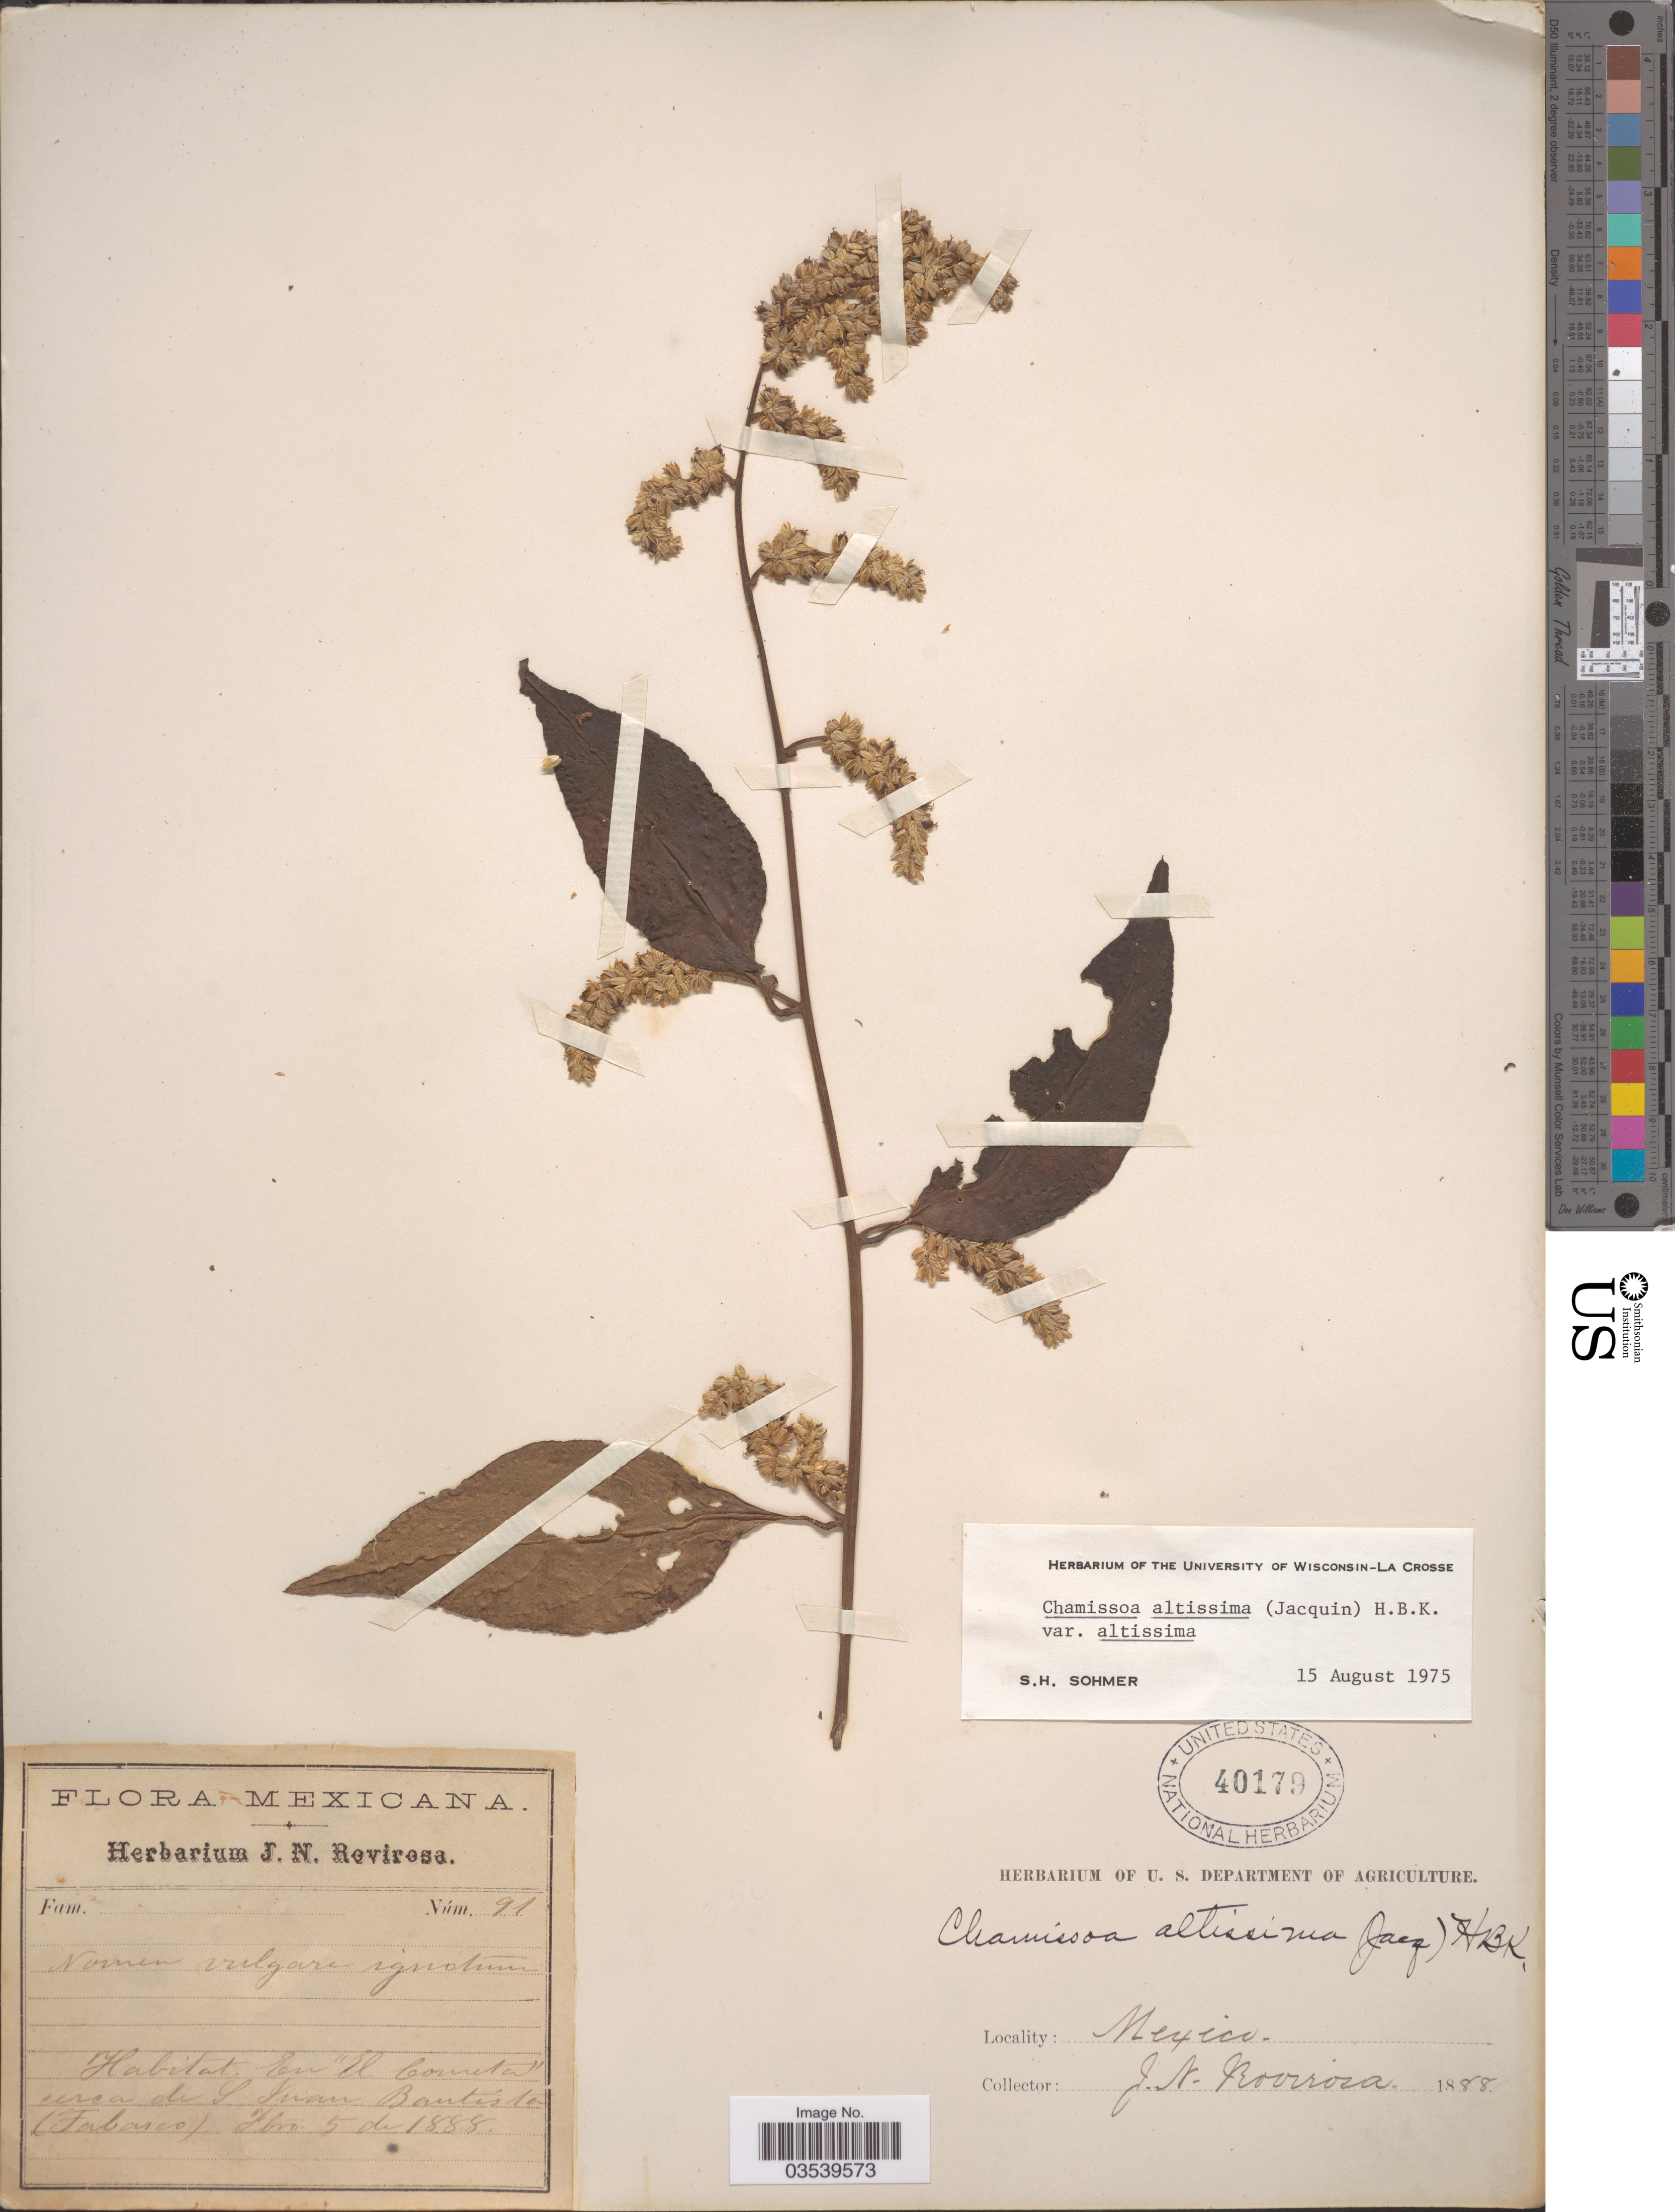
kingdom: Plantae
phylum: Tracheophyta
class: Magnoliopsida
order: Caryophyllales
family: Amaranthaceae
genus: Chamissoa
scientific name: Chamissoa altissima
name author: (Jacq.) Kunth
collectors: J. N. Rovirosa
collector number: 91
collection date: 1888-02-05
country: Mexico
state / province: Tabasco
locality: En "El Cometa" circa d S. Juan Bautista.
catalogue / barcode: US 40179